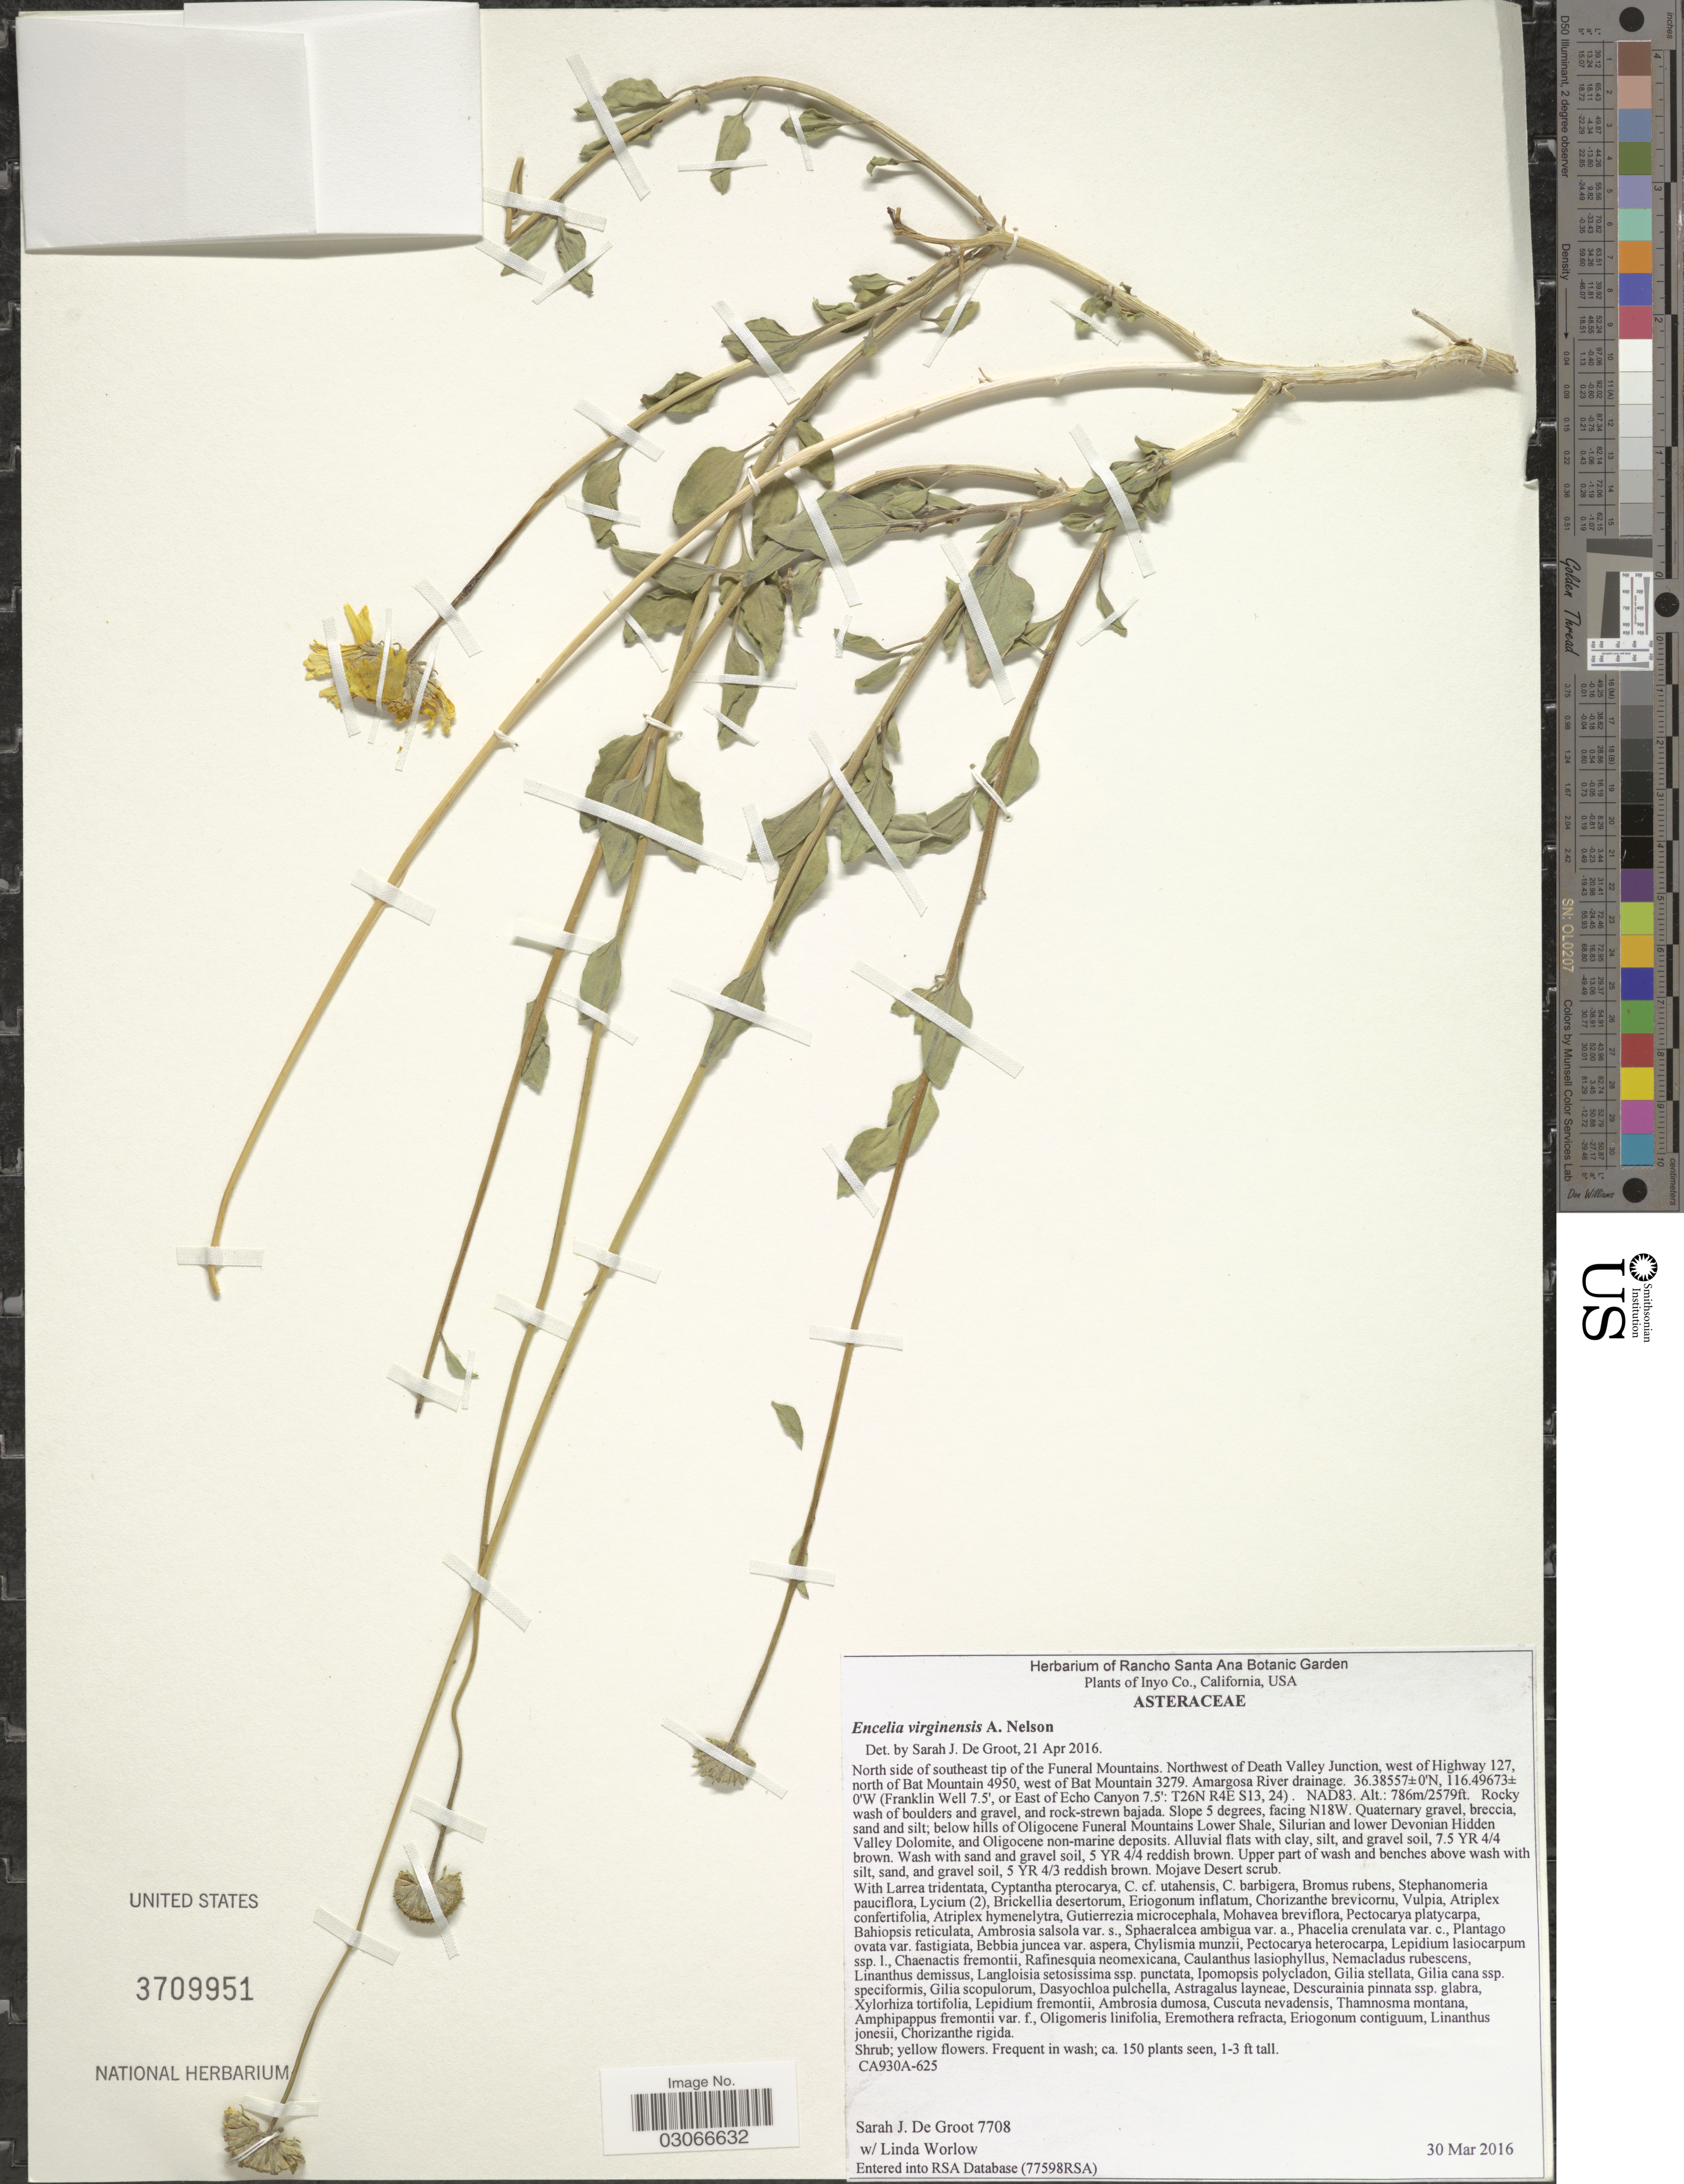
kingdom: Plantae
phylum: Tracheophyta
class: Magnoliopsida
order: Asterales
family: Asteraceae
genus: Encelia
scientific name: Encelia virginensis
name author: A. Nelson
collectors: S. De Groot & L. Worlow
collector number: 7708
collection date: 2016-03-30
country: United States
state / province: California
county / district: Inyo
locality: Inyo Co., North side of southeast tip of the Funeral Mountains. Northwest of Death Valley Junction,w est of Highway 127, north of Bat Mountain 4950, west of Bat Mountain 3279. Amargosa River drainage. (FRanklin Well 7.5', or East of Echo Canyon 7.5': T26N R4E S13, 24)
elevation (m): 786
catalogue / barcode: US 3709951